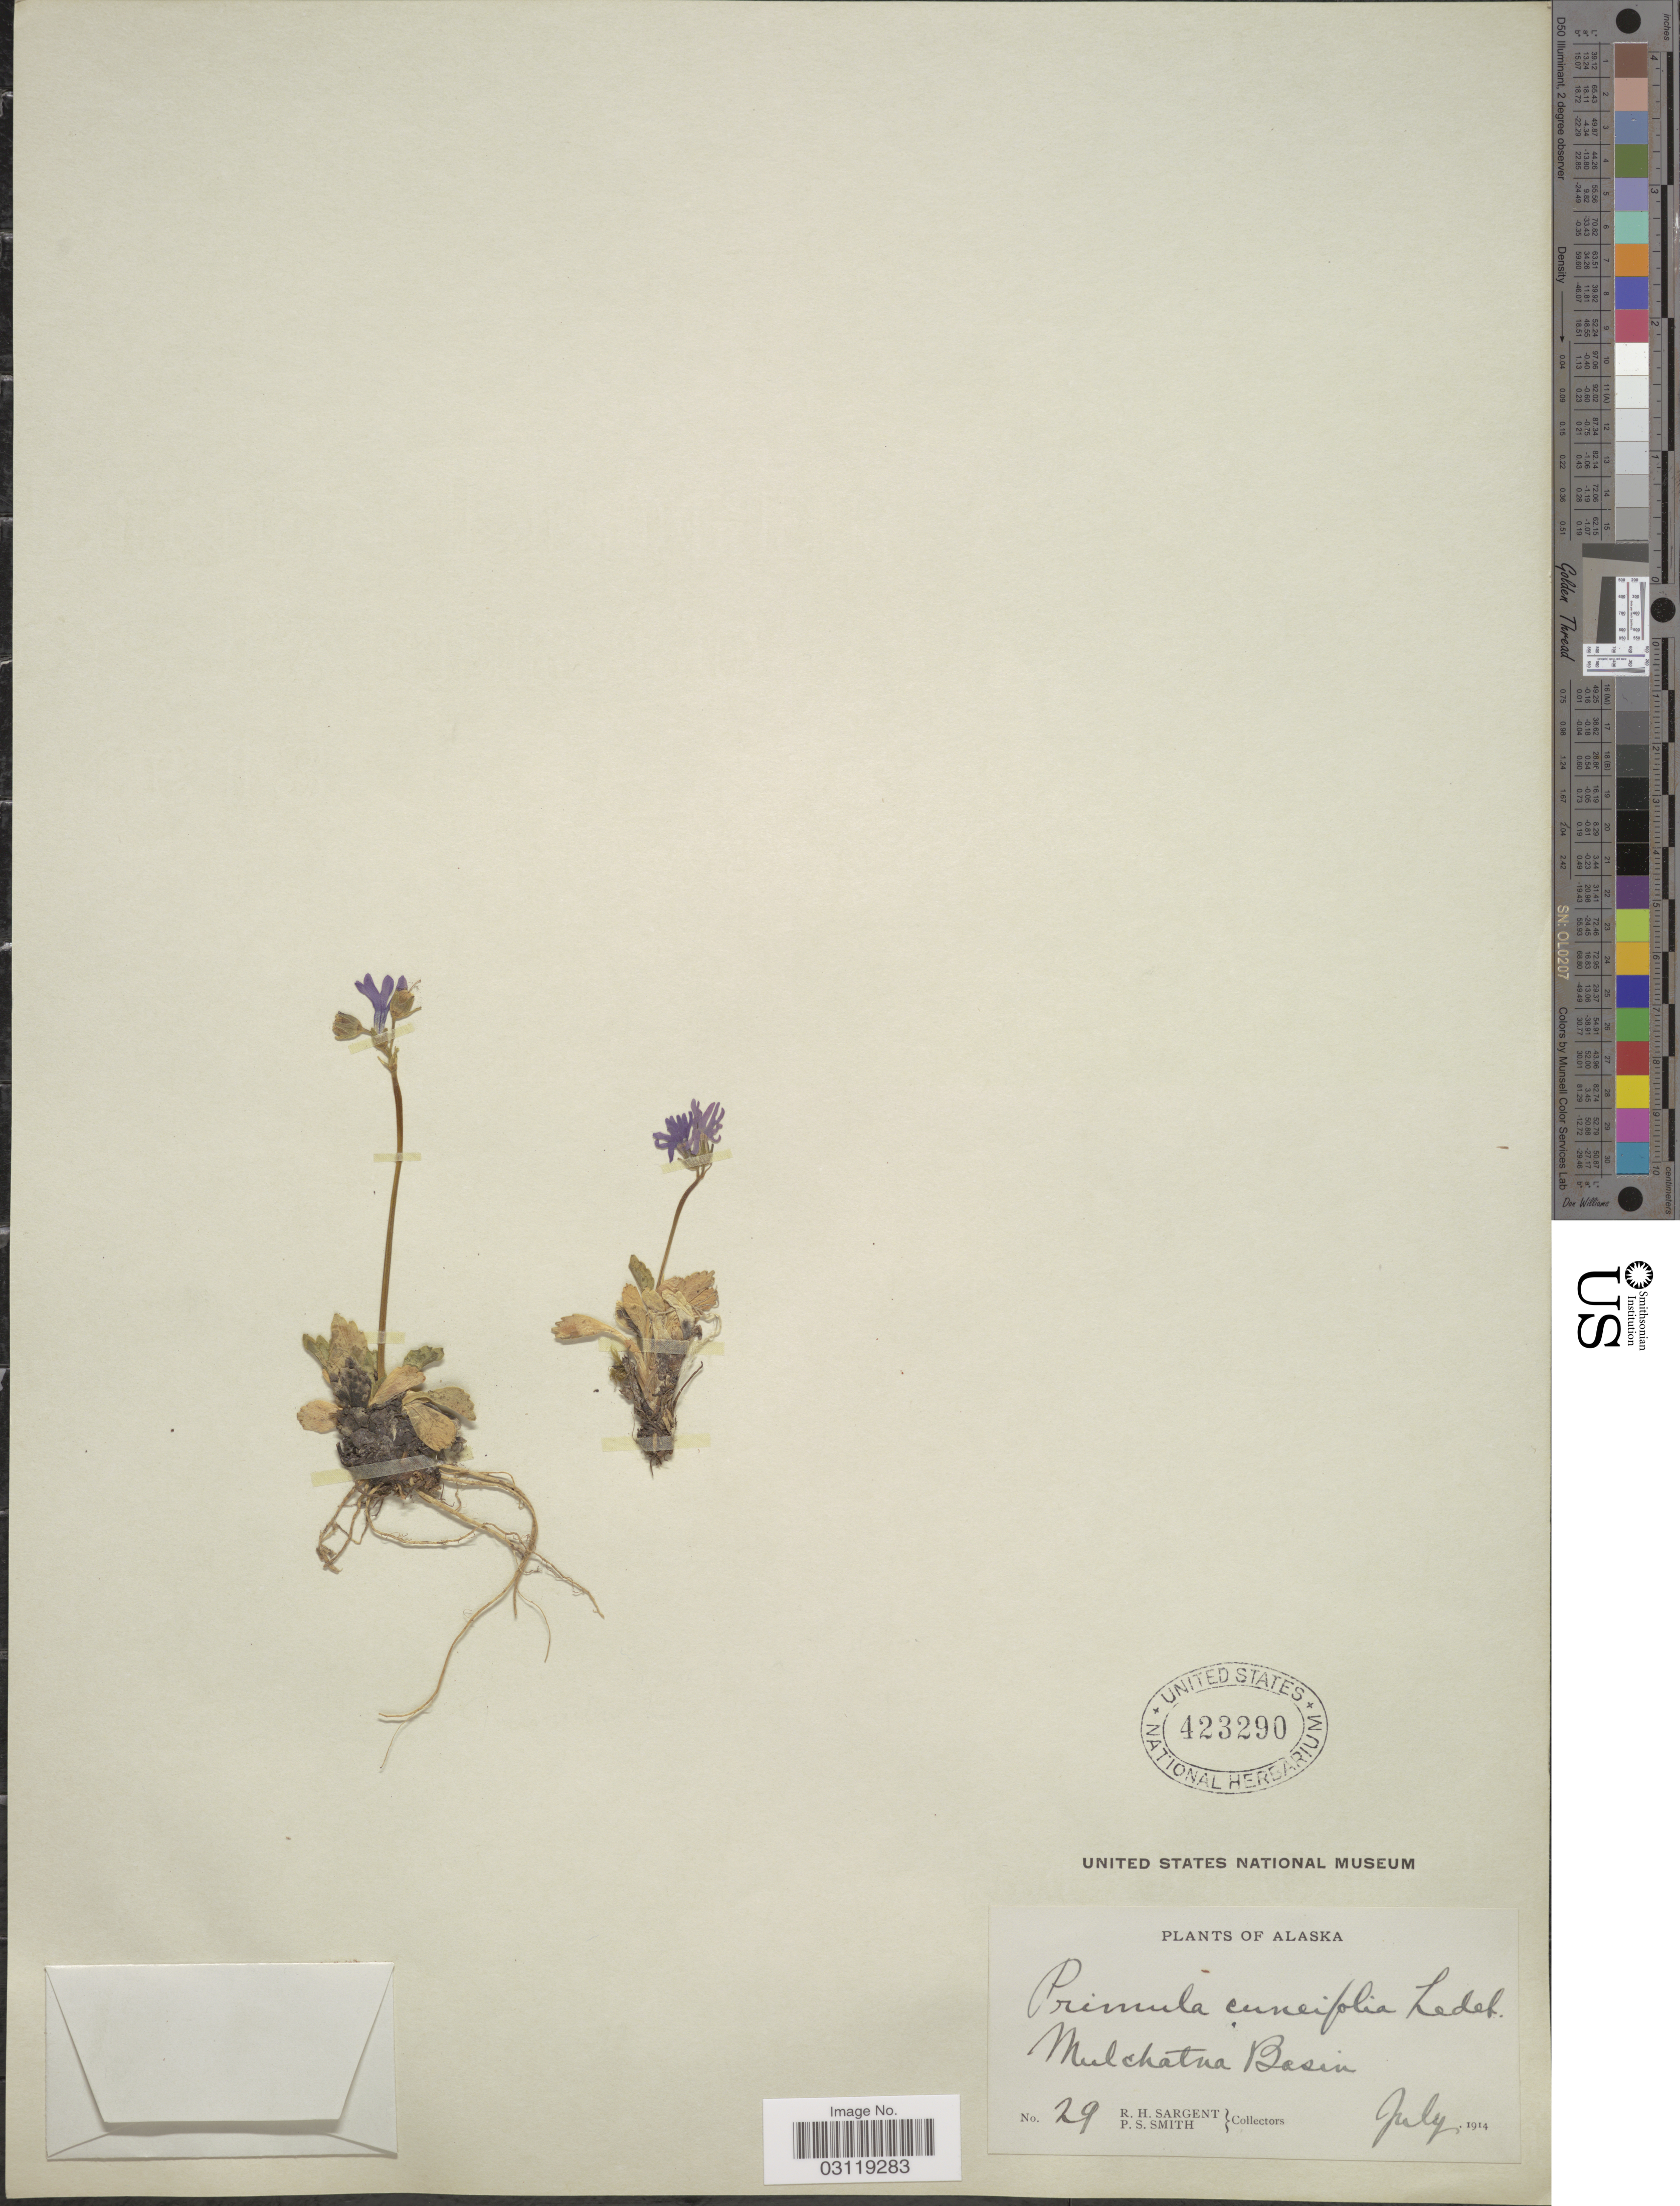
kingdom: Plantae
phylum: Tracheophyta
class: Magnoliopsida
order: Ericales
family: Primulaceae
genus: Primula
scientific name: Primula cuneifolia subsp. cuneifolia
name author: Ledeb.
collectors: R. Sargent & P. Smith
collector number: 29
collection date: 1914-07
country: United States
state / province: Alaska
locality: Mulchatna Basin.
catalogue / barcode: US 423290